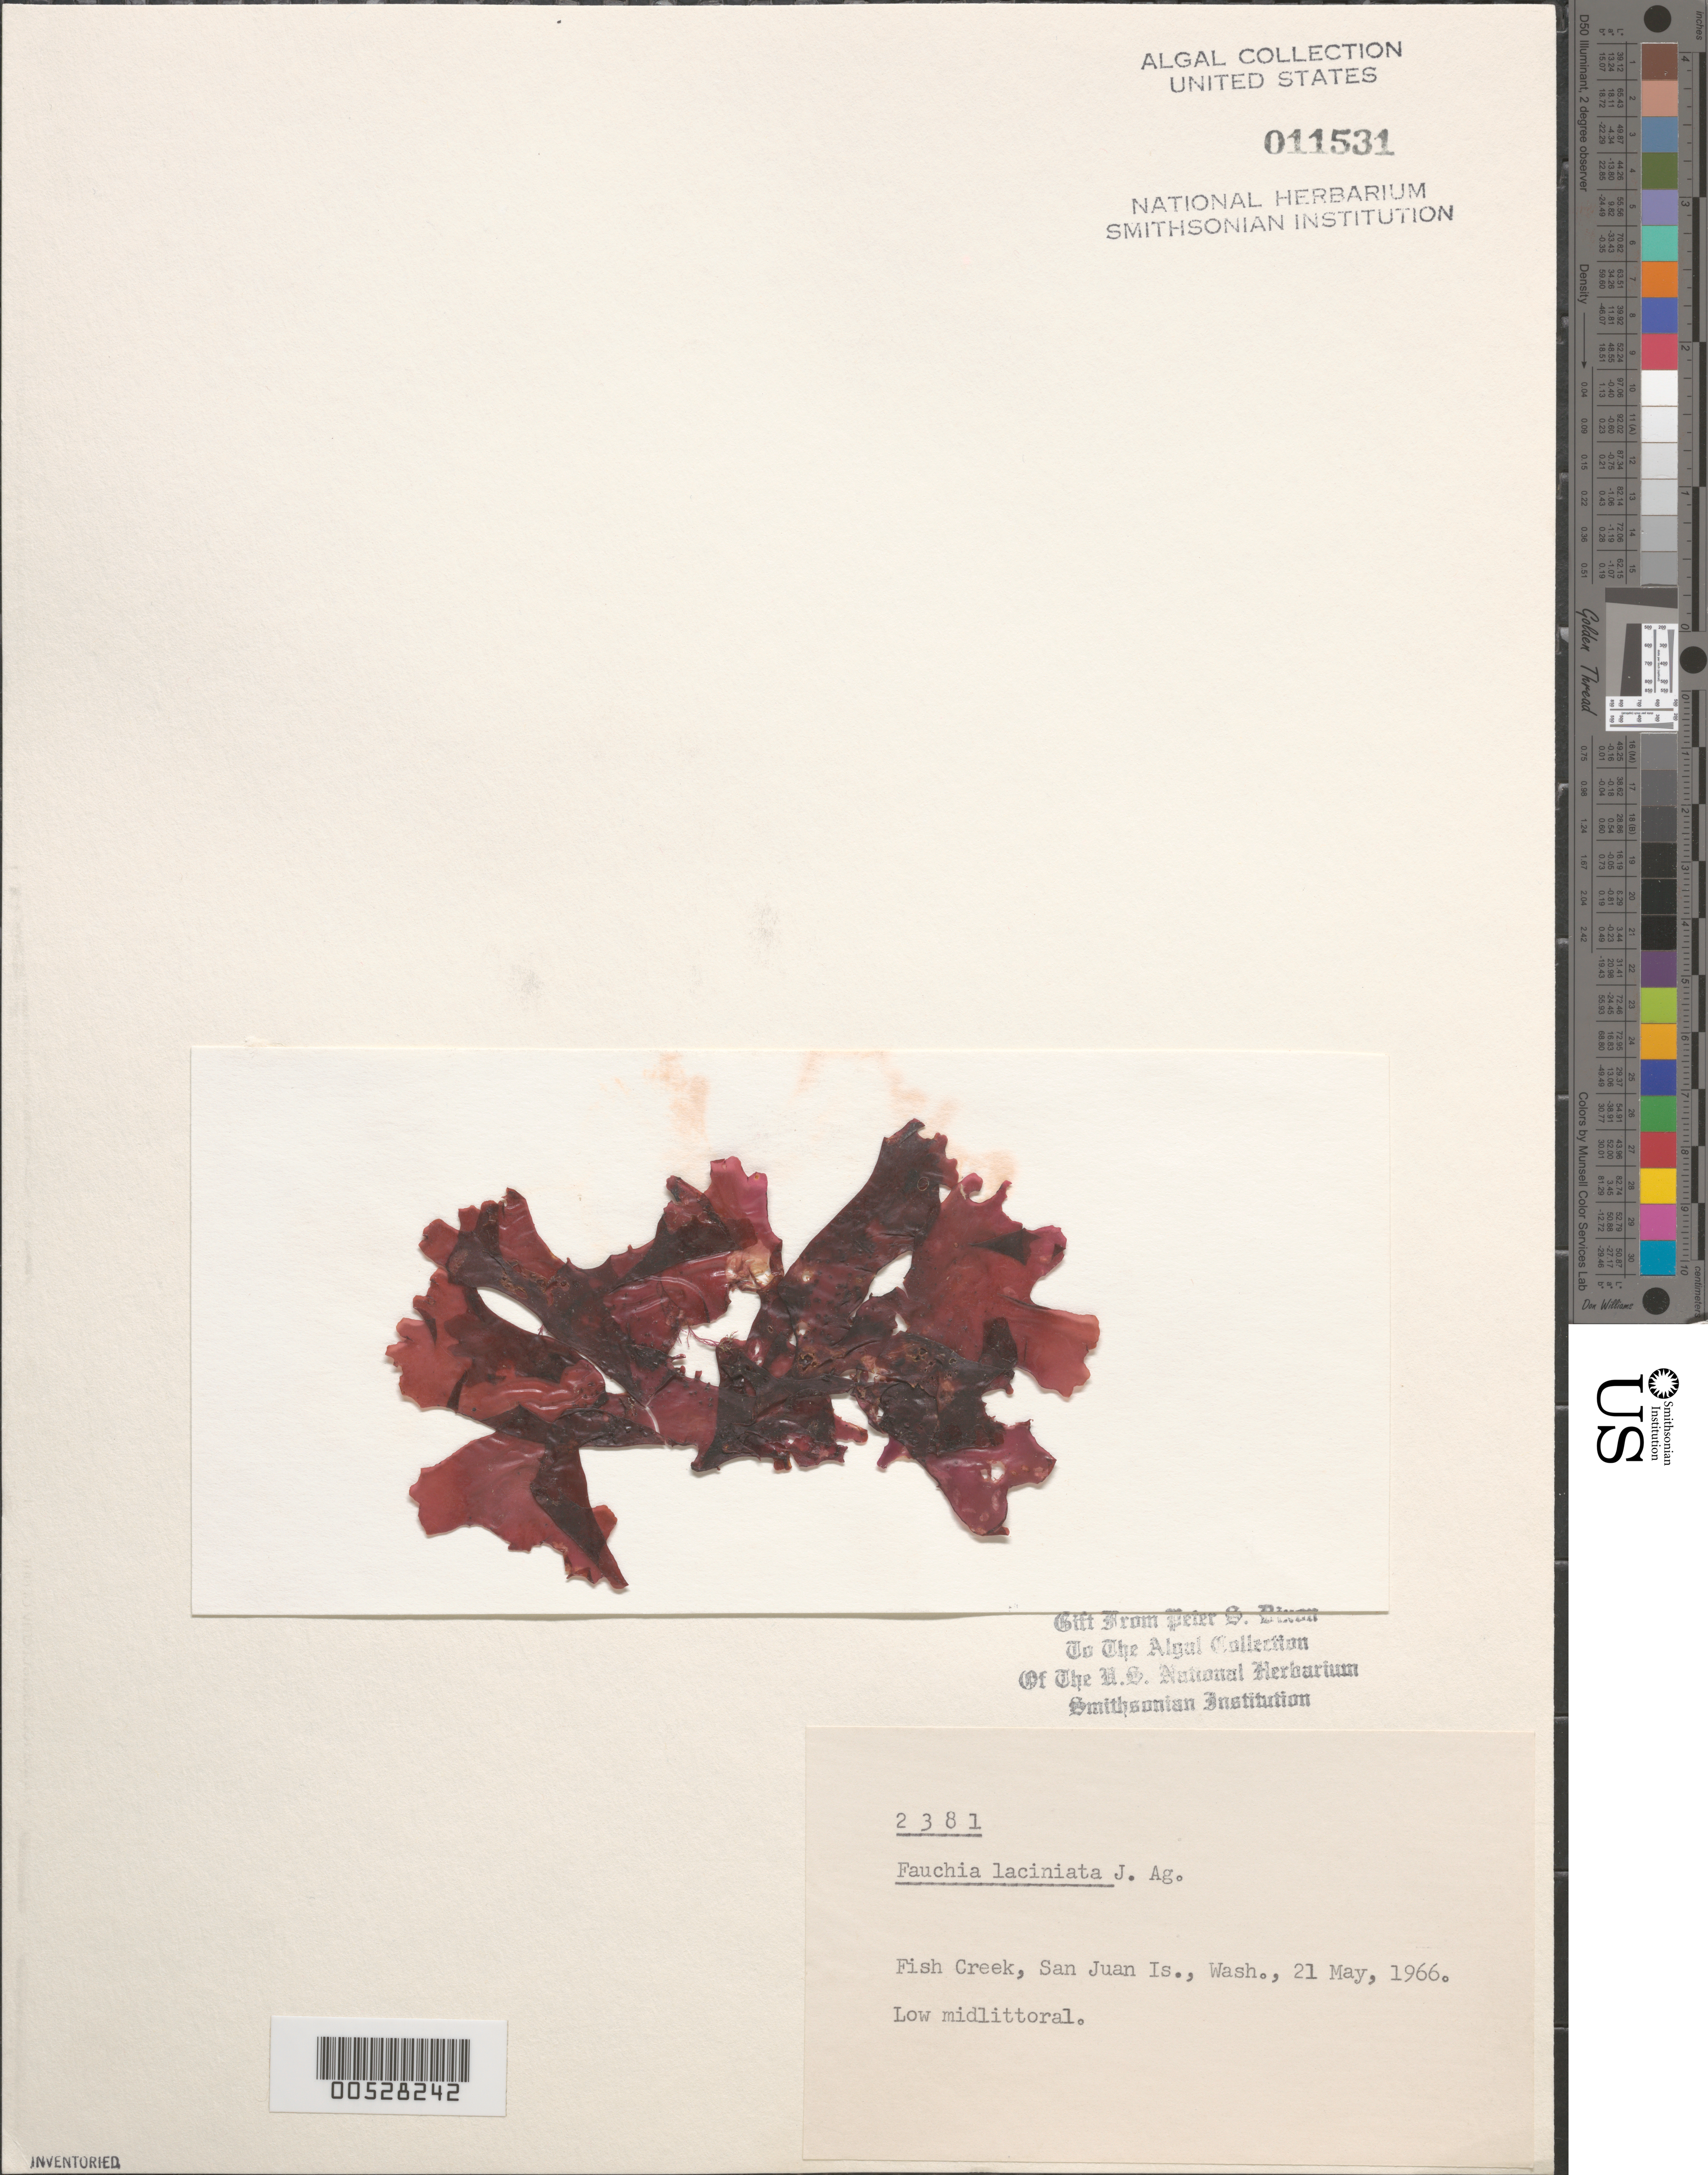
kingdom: Plantae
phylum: Rhodophyta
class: Florideophyceae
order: Rhodymeniales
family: Faucheaceae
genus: Gloiocladia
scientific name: Gloiocladia laciniata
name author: (J. Agardh) Rodríguez-Prieto & N. Sánchez in Rodríguez-Prieto et al.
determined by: Algae name updating Project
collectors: P. S. Dixon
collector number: PSD 2381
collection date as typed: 21 May 1966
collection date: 1966-05-21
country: United States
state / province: Washington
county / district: San Juan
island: San Juan Island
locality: Fish Creek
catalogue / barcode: US 11531